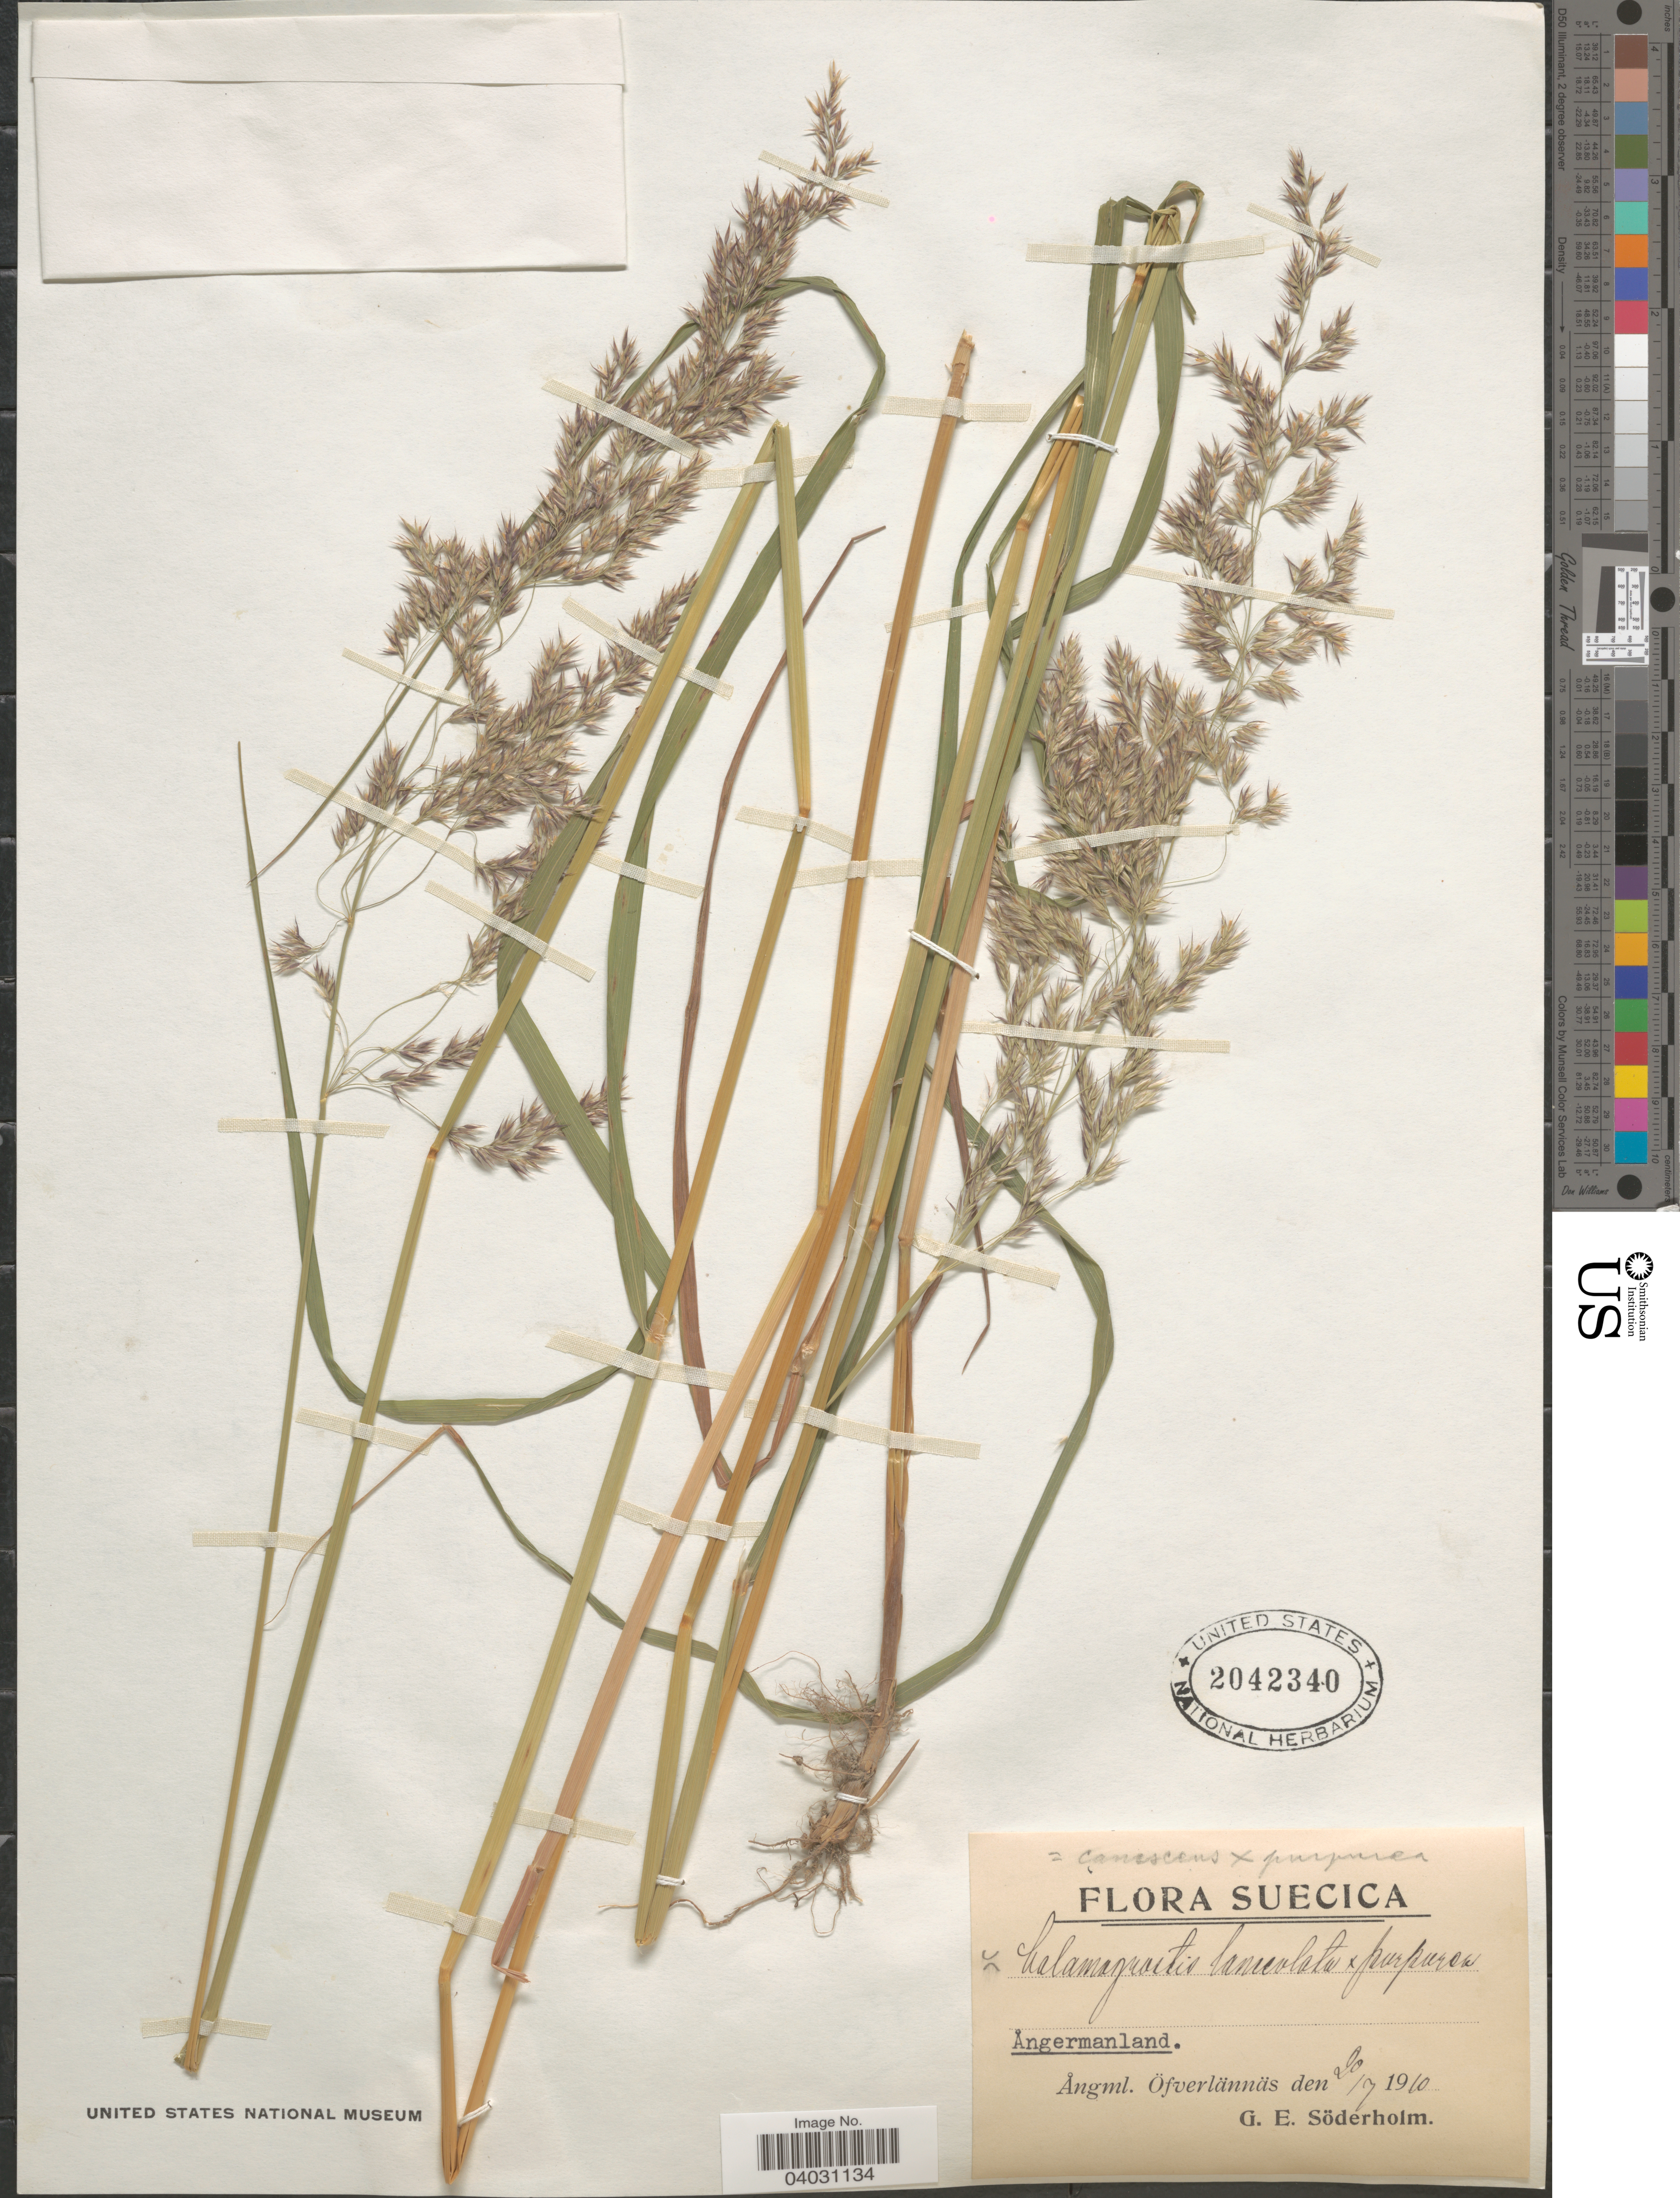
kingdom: Plantae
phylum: Tracheophyta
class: Liliopsida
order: Poales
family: Poaceae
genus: Calamagrostis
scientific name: Calamagrostis canescens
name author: (G.H. Weber) Roth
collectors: G. Söderholm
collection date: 1910-07-20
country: Sweden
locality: Suecica. Ångermanland. Ångml. Öfverlännäs.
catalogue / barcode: US 2042340